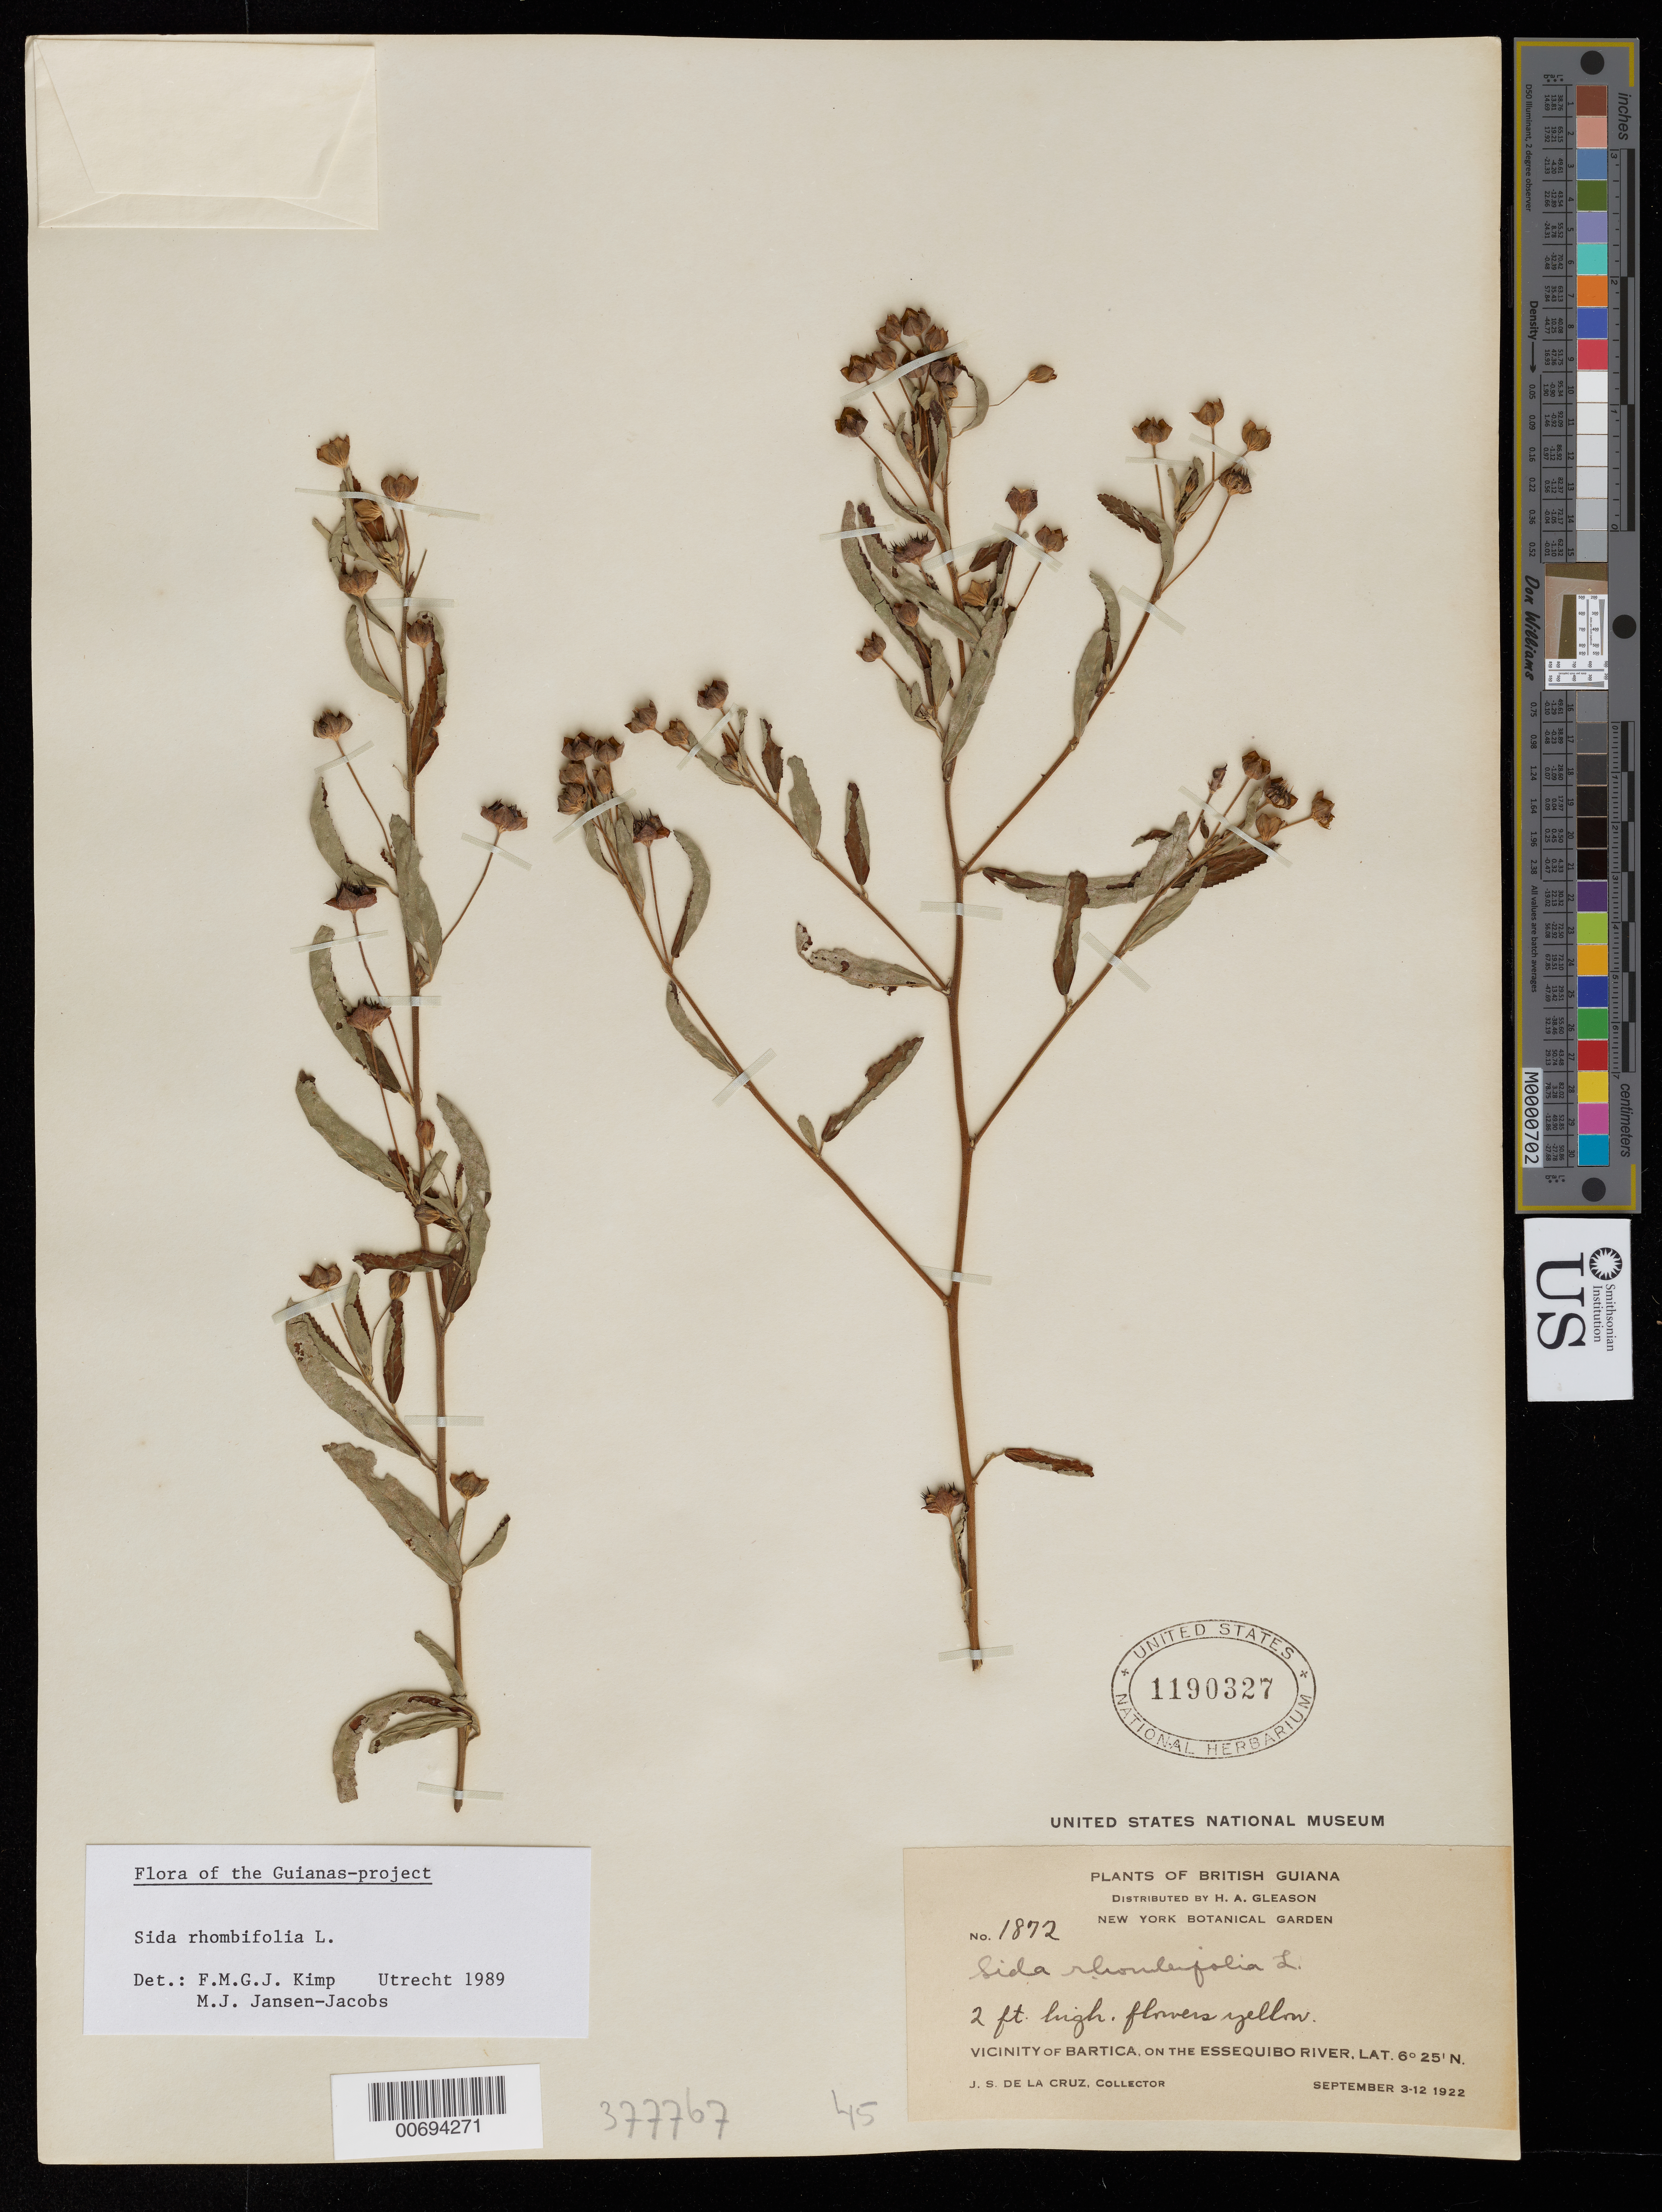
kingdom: Plantae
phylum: Tracheophyta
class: Magnoliopsida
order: Malvales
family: Malvaceae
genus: Sida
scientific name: Sida rhombifolia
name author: L.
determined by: Kimp, F. M.; Jansen-Jacobs, M. J.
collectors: J. S. de la Cruz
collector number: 1872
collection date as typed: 3-Sep-22 to 12-Sep-22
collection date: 1922-09-03/1922-09-12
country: Guyana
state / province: Cuyuni-Mazaruni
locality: Bartica, vic., on the Essequibo River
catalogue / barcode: US 1190327